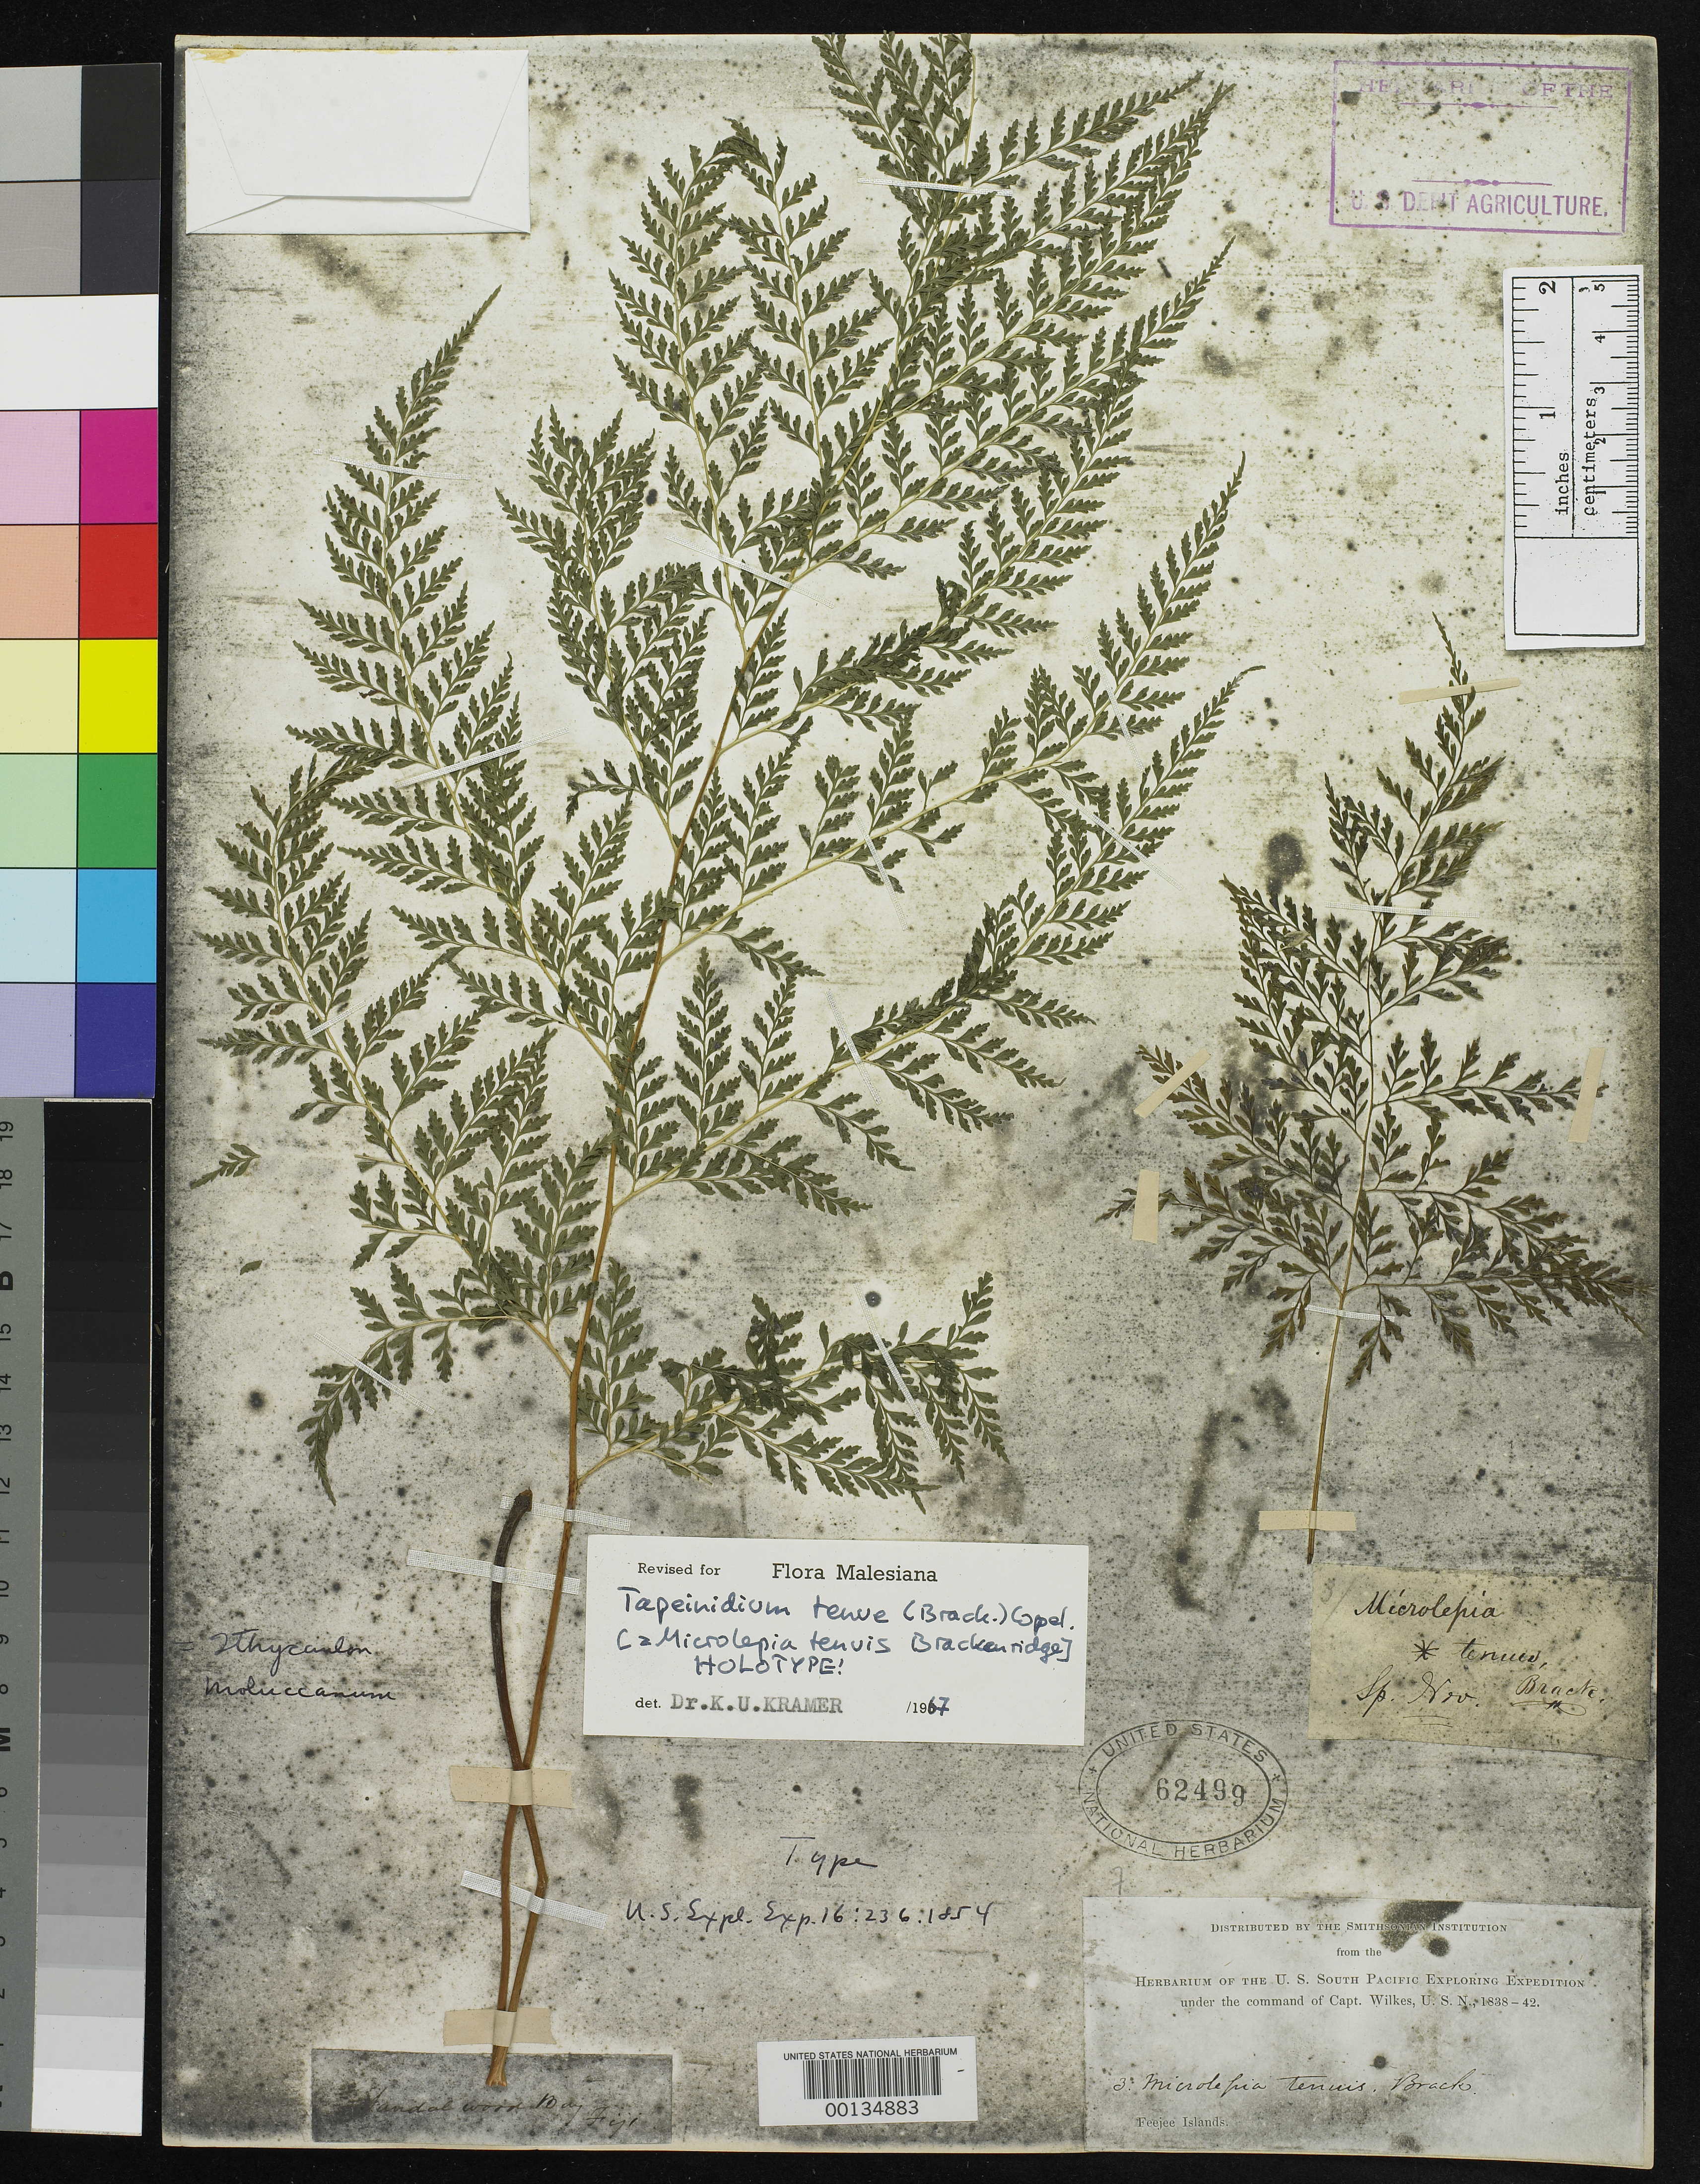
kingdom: Plantae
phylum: Tracheophyta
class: Polypodiopsida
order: Polypodiales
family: Dennstaedtiaceae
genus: Microlepia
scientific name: Microlepia tenuis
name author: Brack. in Wilkes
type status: Holotype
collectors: Wilkes Explor. Exped.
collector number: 3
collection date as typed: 1838 to -- --- 1842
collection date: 1838/1842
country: Fiji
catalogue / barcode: US 62499